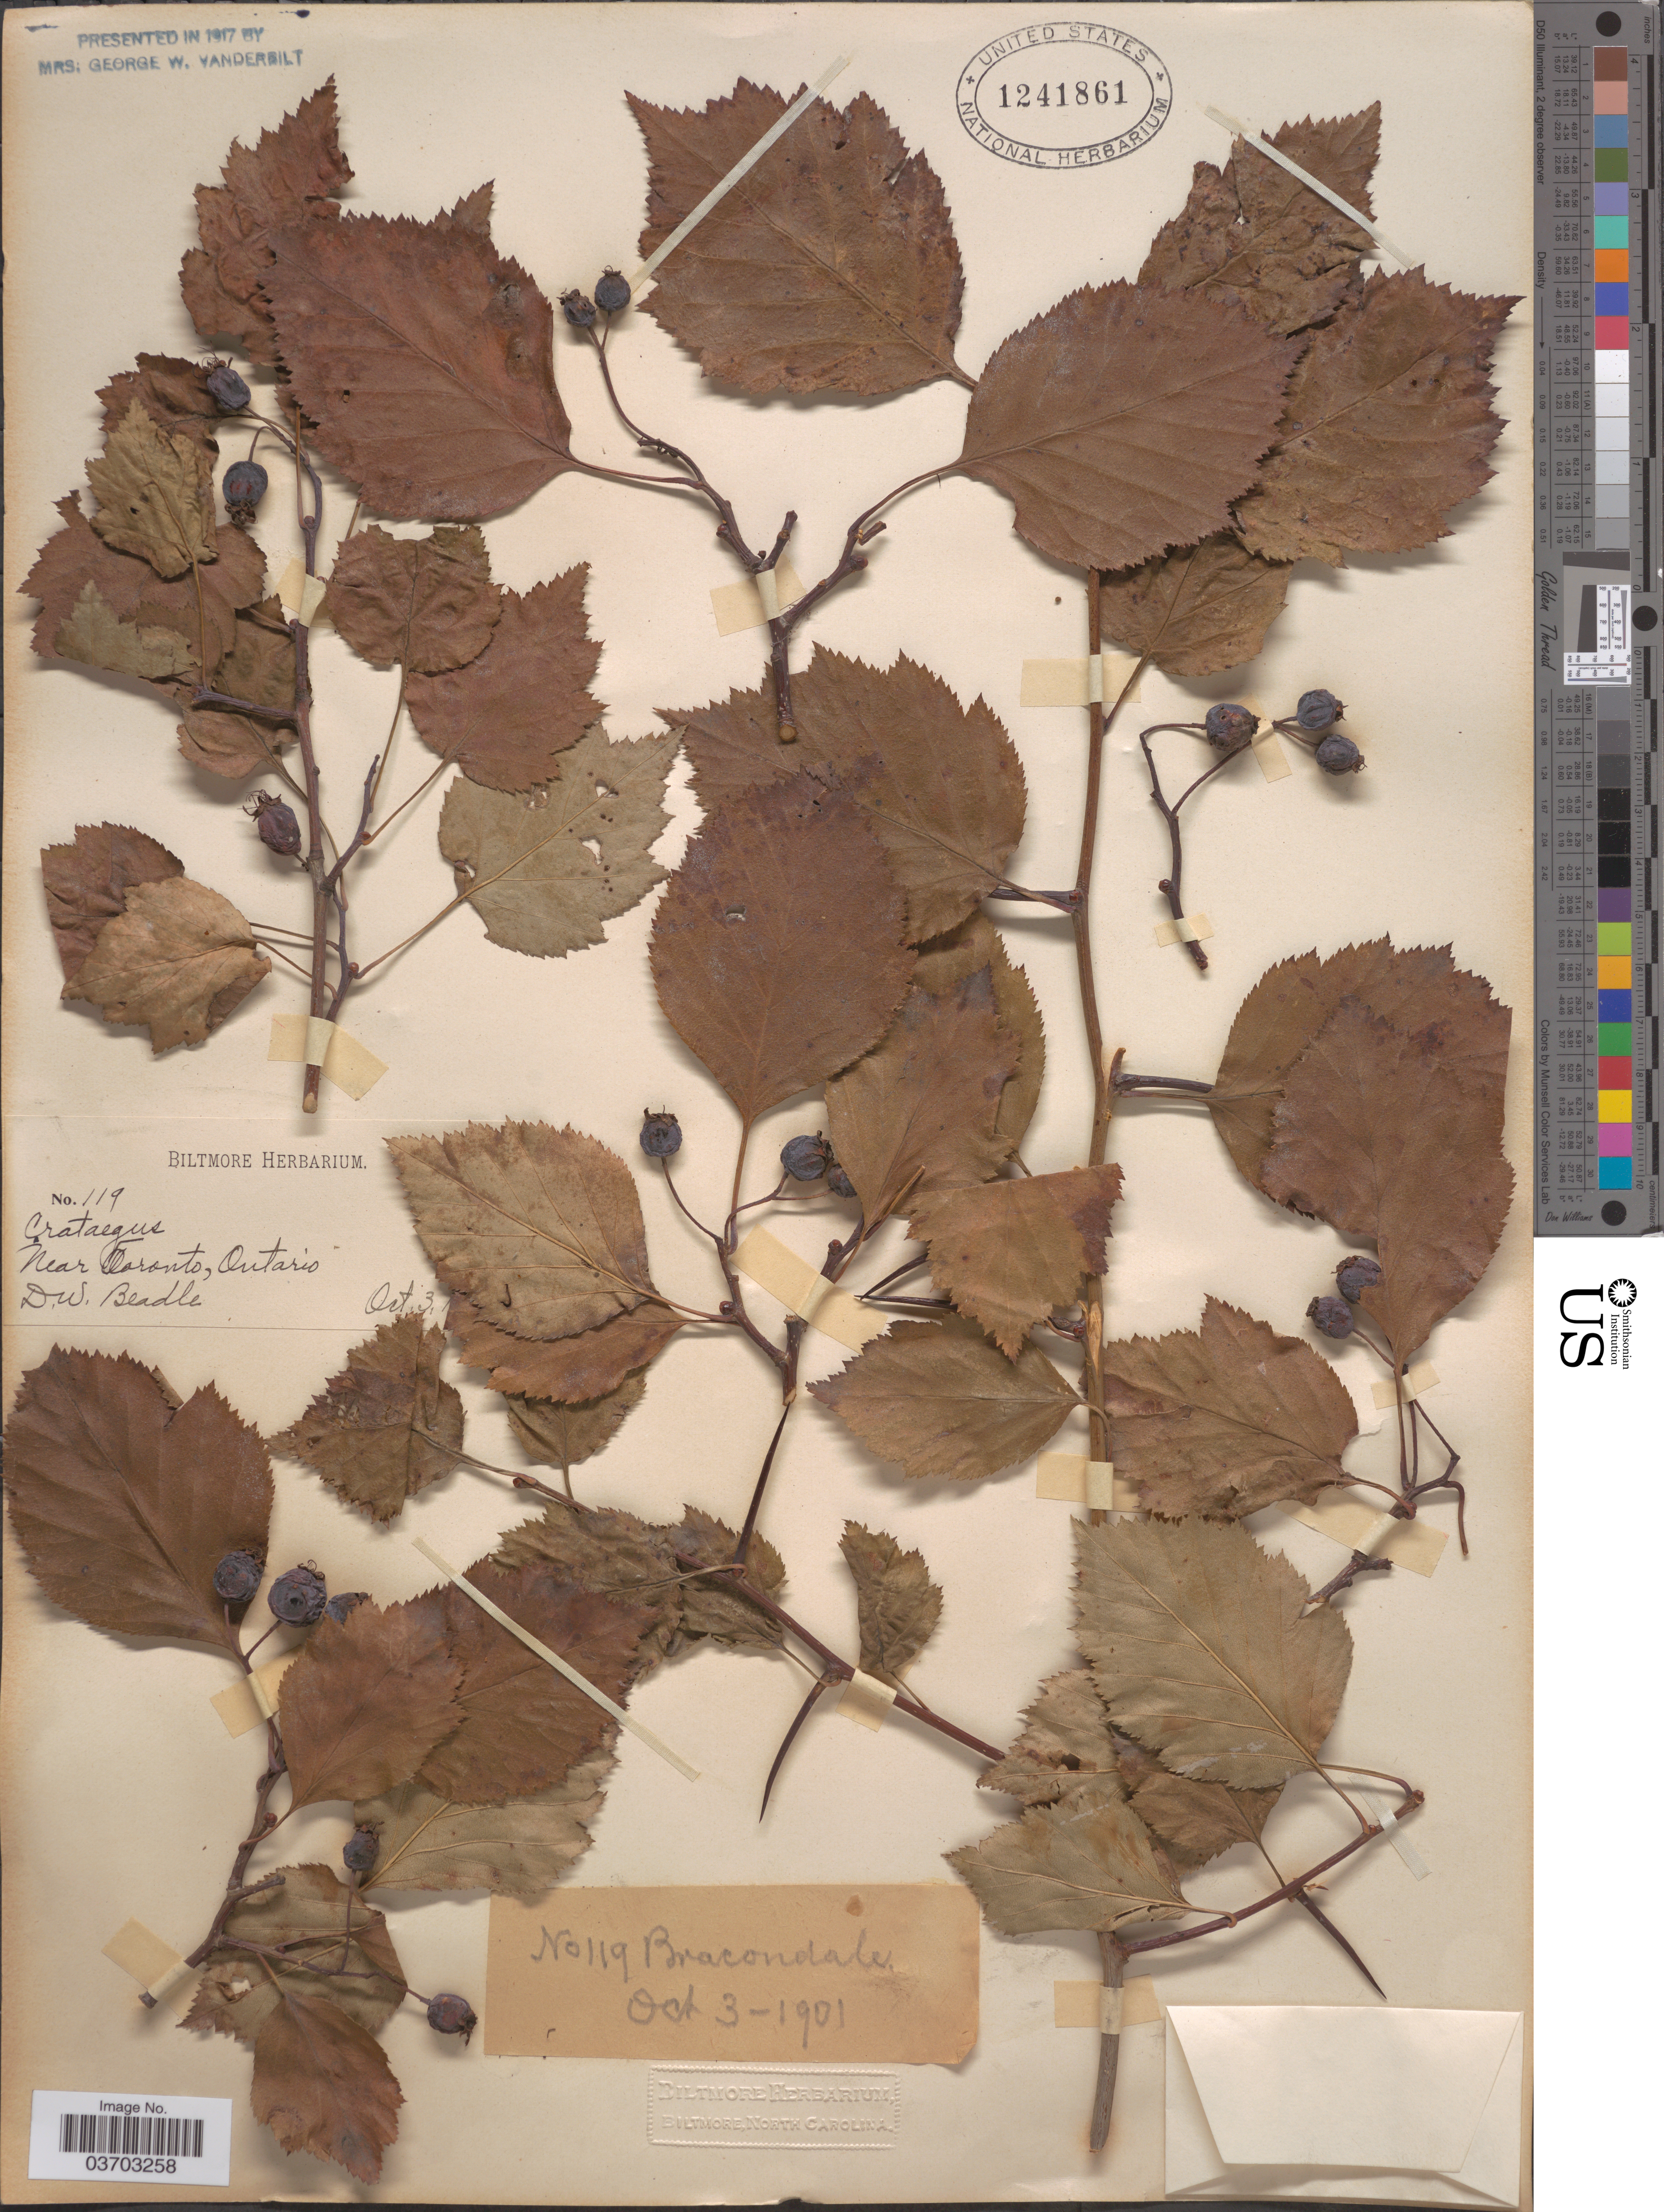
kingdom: Plantae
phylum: Tracheophyta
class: Magnoliopsida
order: Rosales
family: Rosaceae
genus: Crataegus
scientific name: Crataegus sp.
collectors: D. Beadle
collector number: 119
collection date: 1901-10-03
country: Canada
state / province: Ontario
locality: Near Toronto.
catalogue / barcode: US 1241861